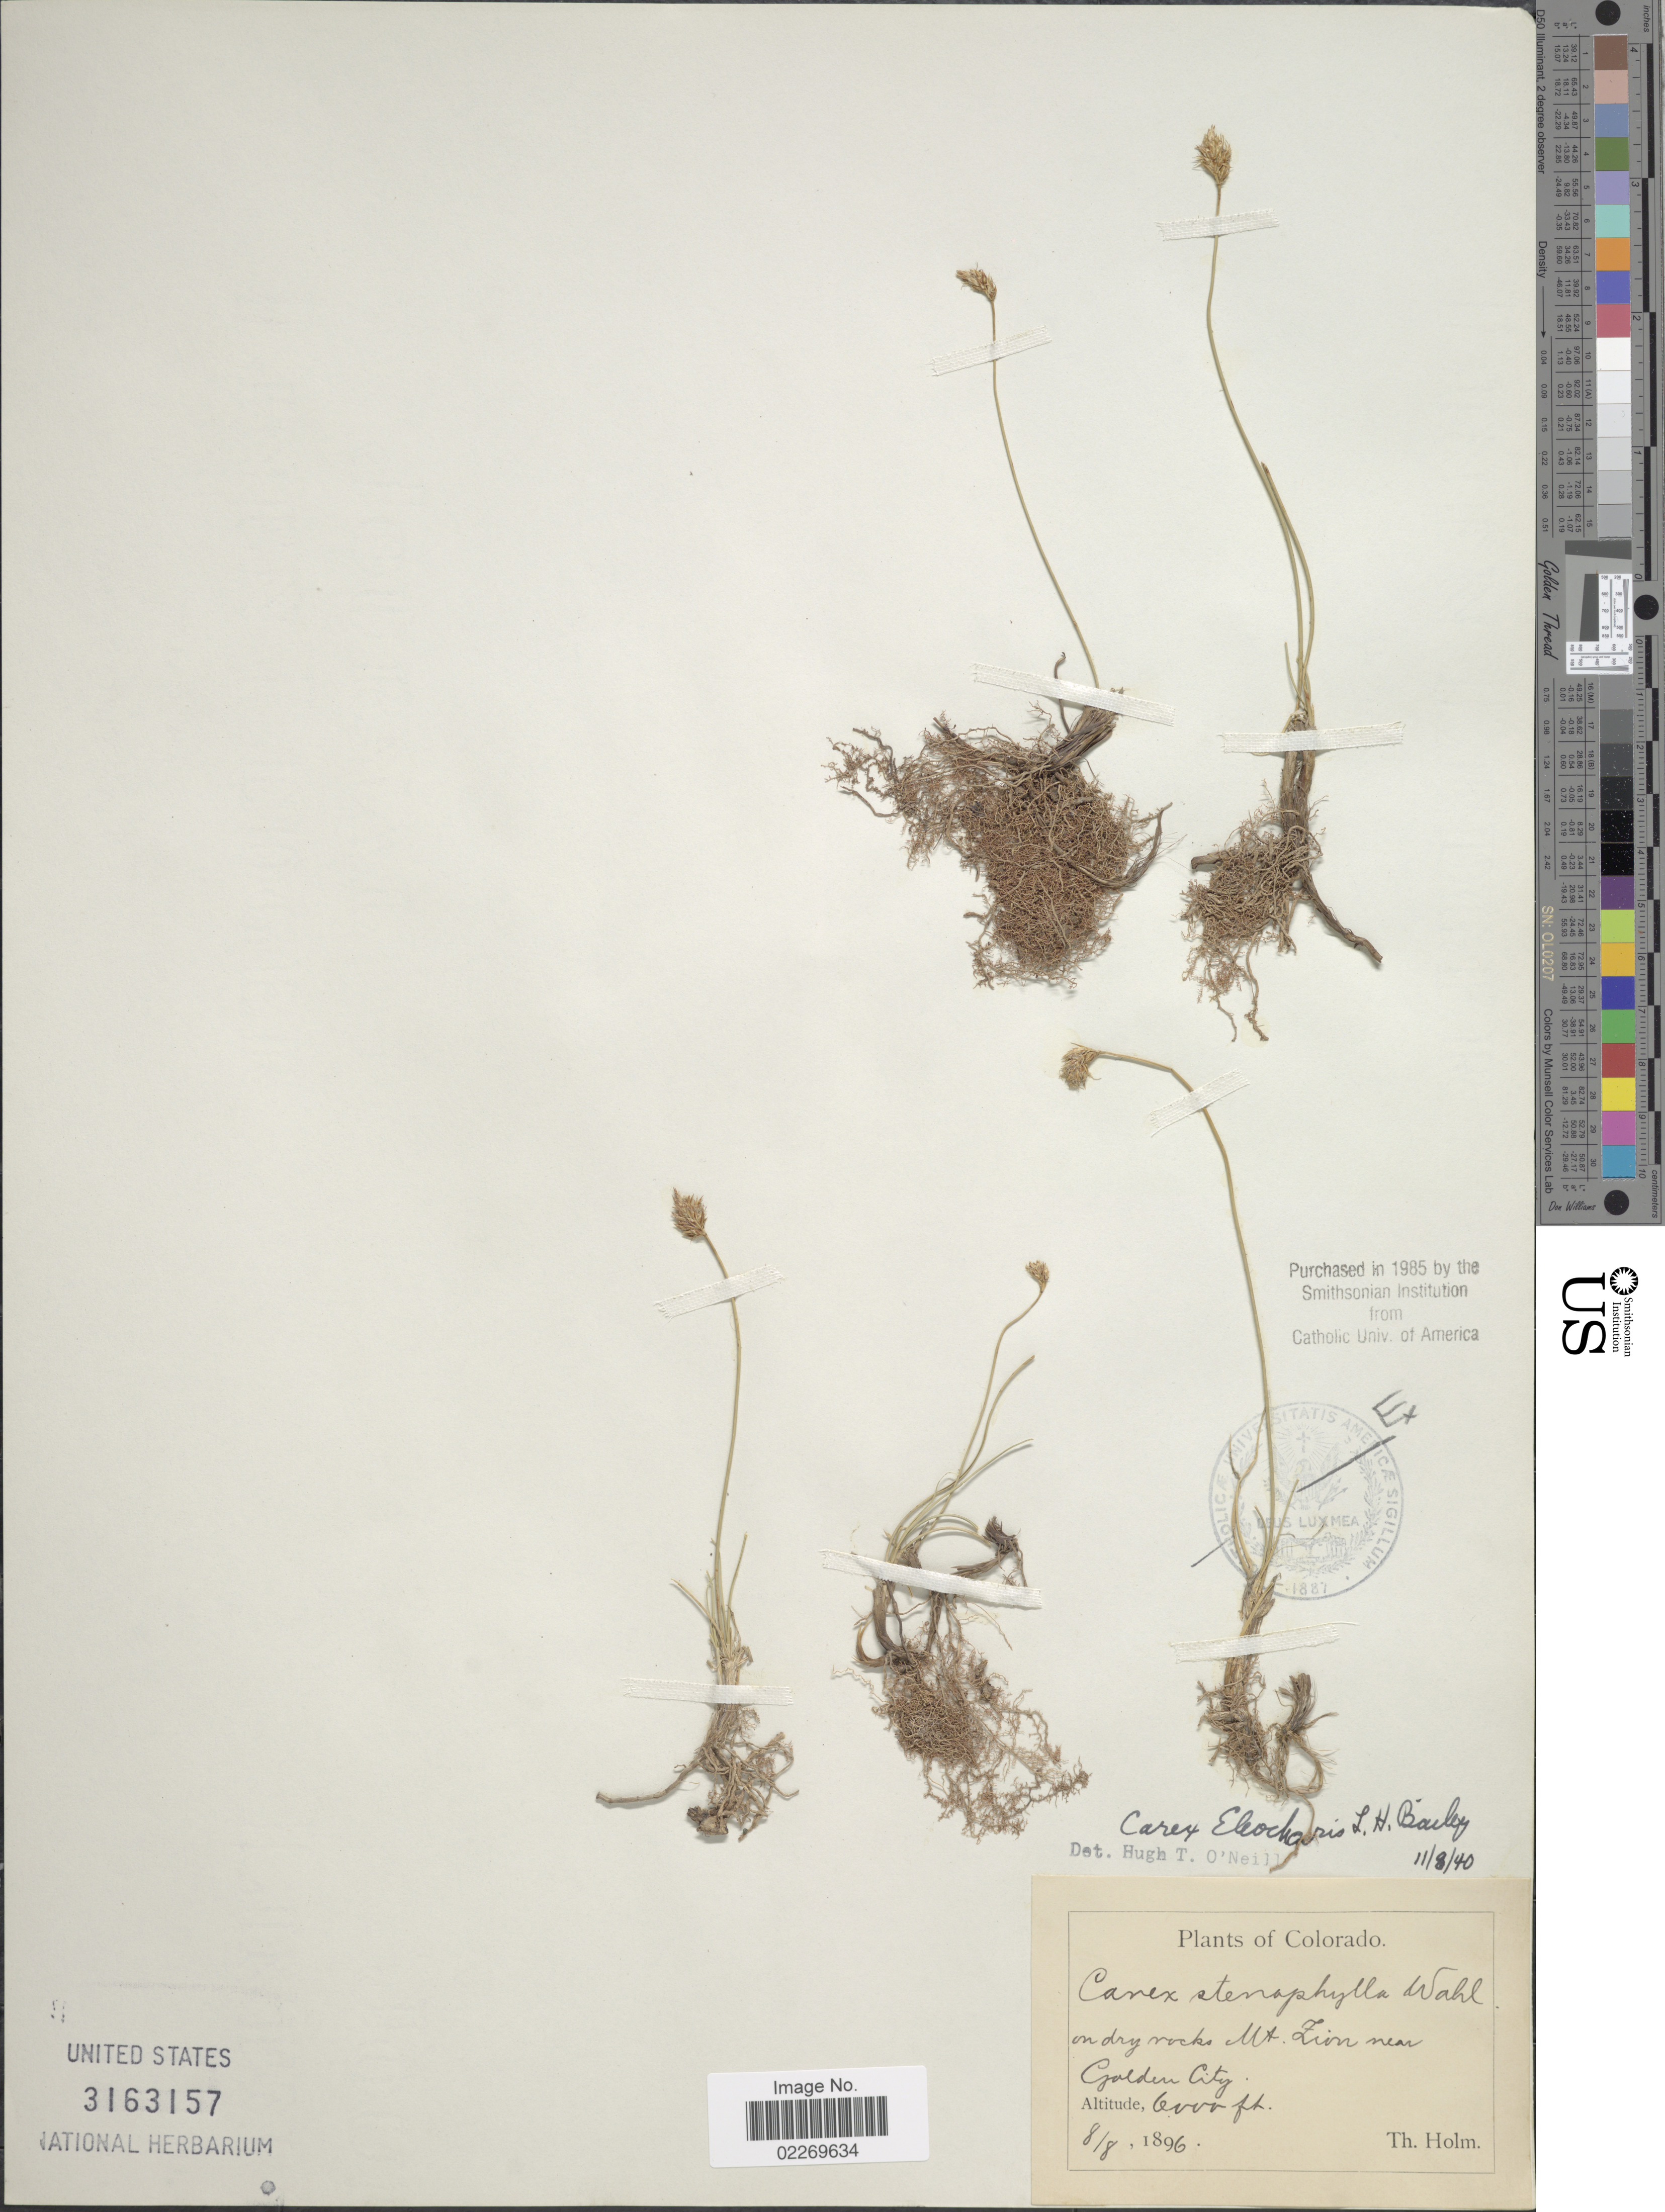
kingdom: Plantae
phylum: Tracheophyta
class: Liliopsida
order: Poales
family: Cyperaceae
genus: Carex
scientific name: Carex eleocharis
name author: L.H. Bailey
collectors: T. Holm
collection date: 1896-08-08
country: United States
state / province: Colorado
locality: Mt Zion near Golden City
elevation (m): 1829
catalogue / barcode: US 3163157